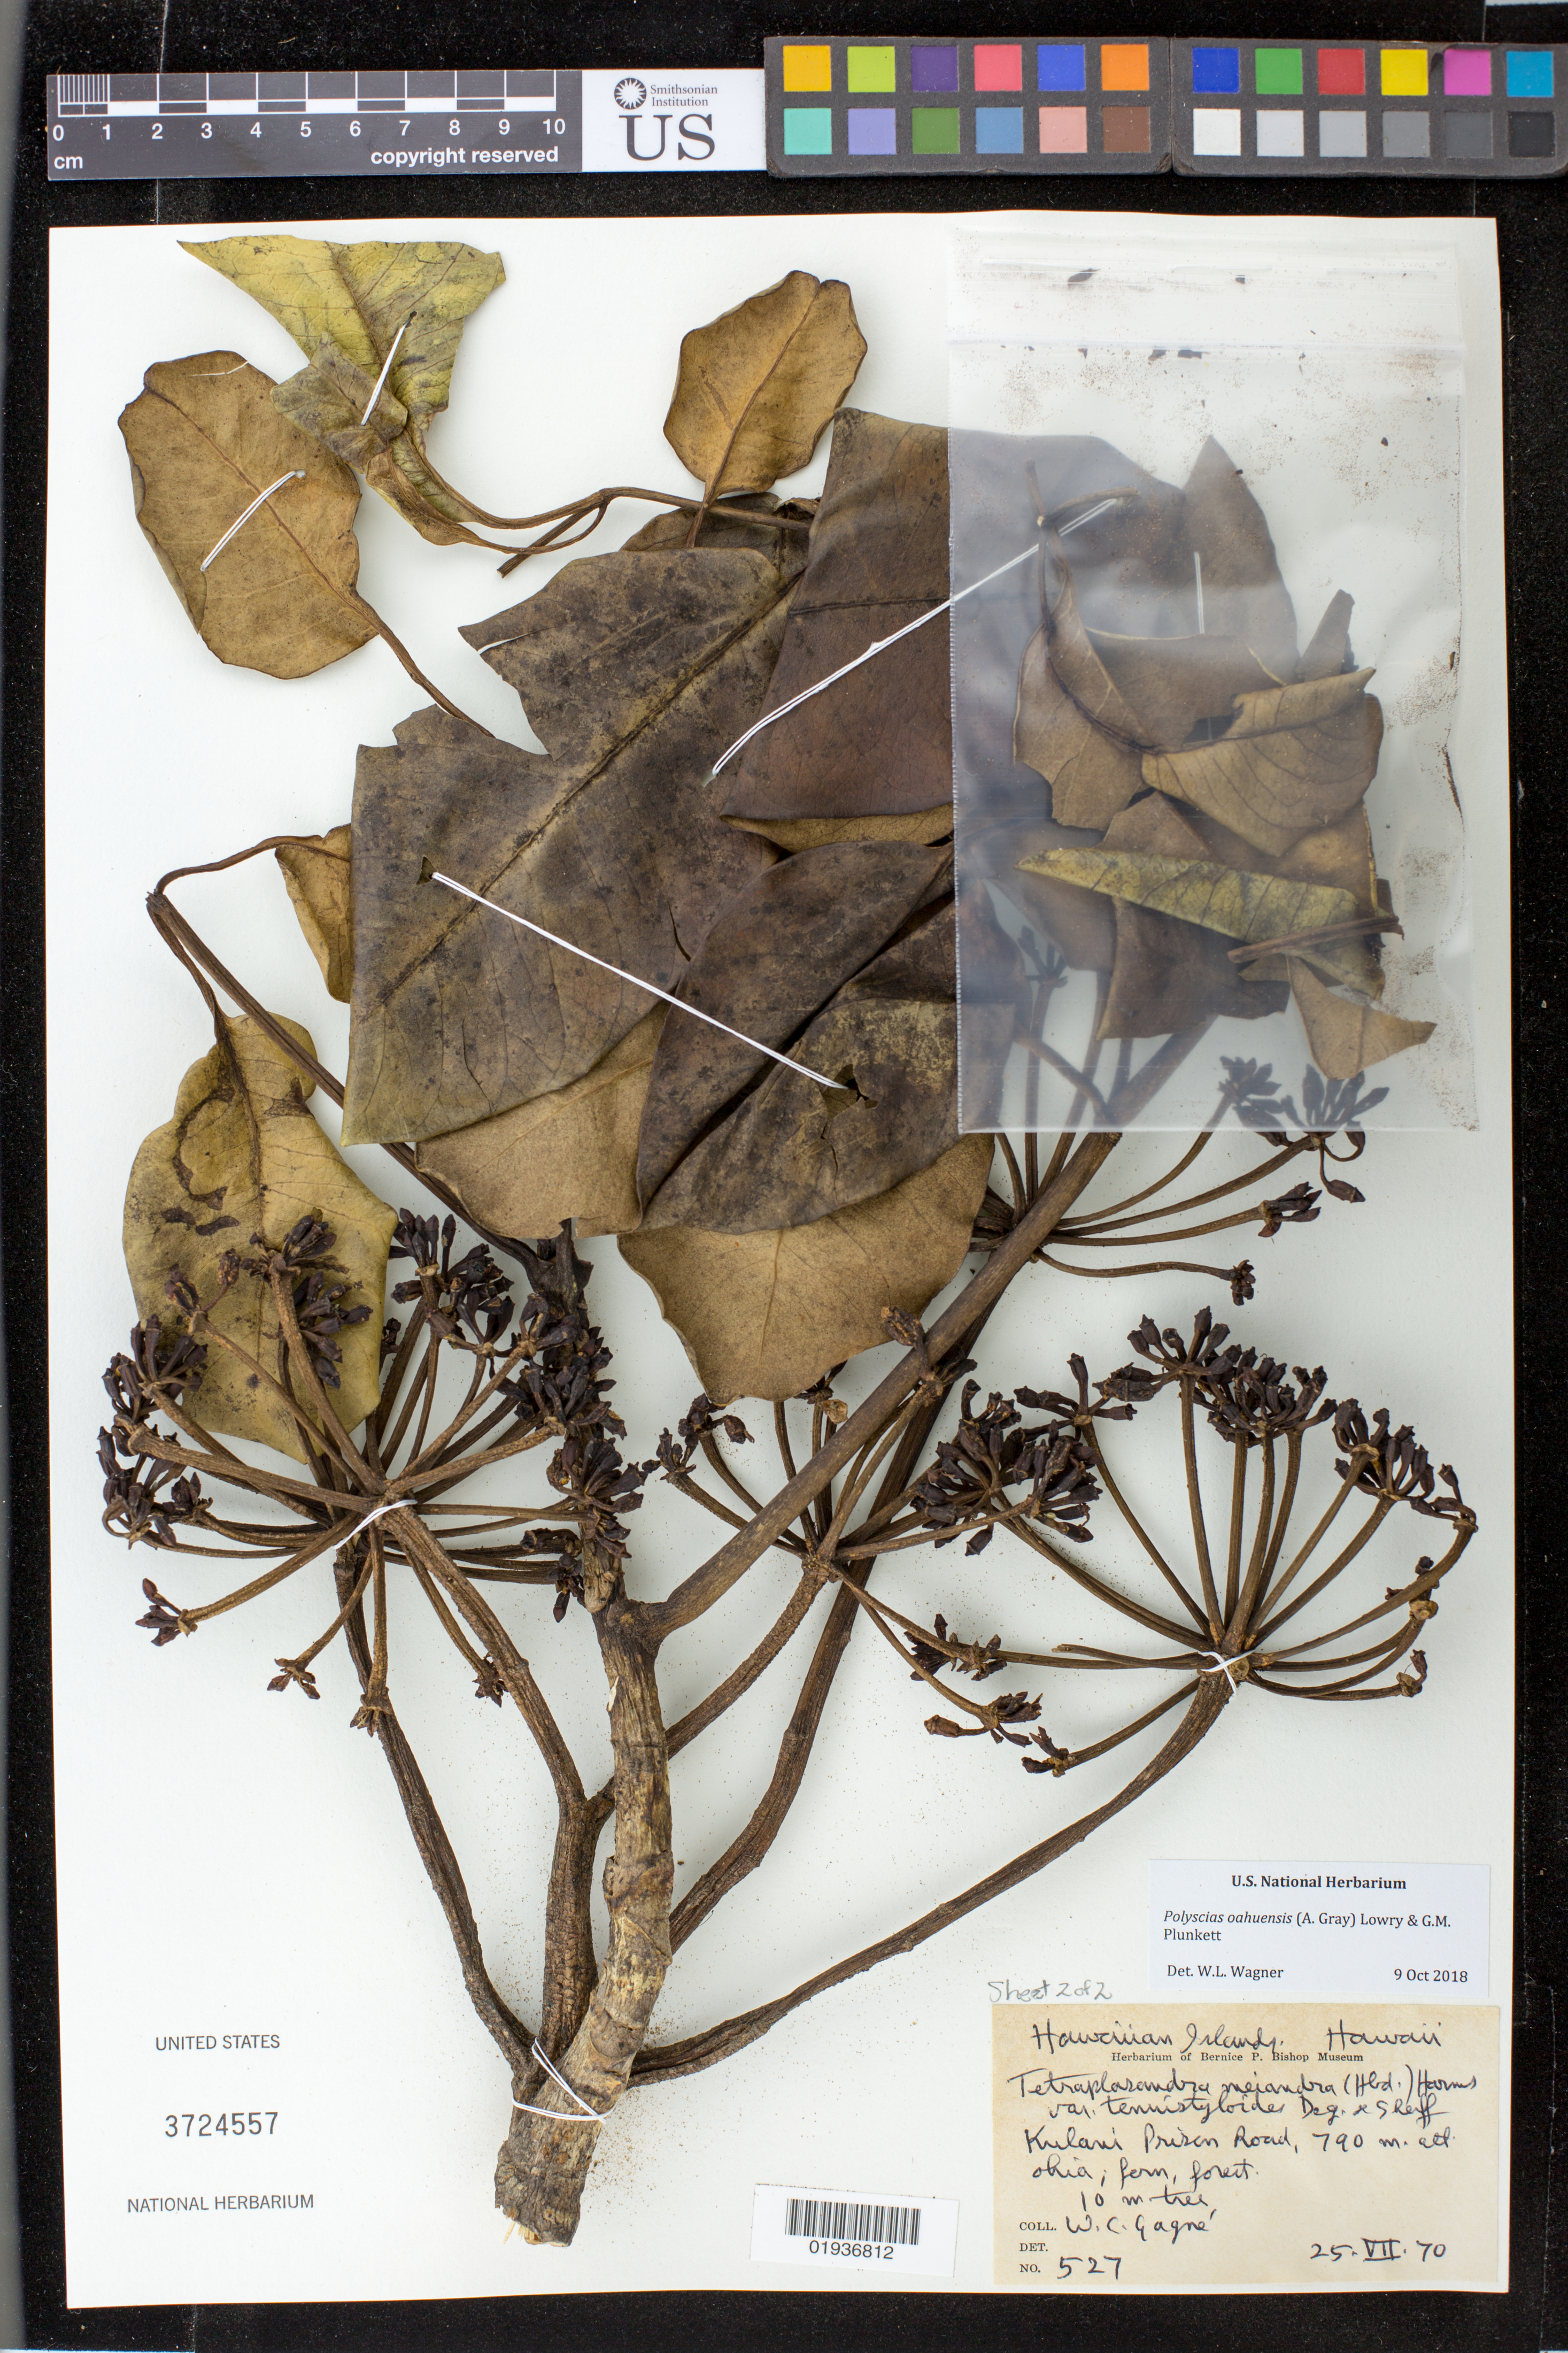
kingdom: Plantae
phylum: Tracheophyta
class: Magnoliopsida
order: Apiales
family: Araliaceae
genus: Polyscias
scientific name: Polyscias oahuensis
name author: (A. Gray) Lowry & G. M. Plunkett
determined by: Wagner, W. L., (BOT), Smithsonian Institution - National Museum of Natural History (UNITED STATES)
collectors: W. Gagne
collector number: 527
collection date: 1970-07-25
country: United States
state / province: Hawaii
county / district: Hawaii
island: Hawaii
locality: Kulani Prison Road.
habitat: Forest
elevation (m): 241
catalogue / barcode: US 3724557